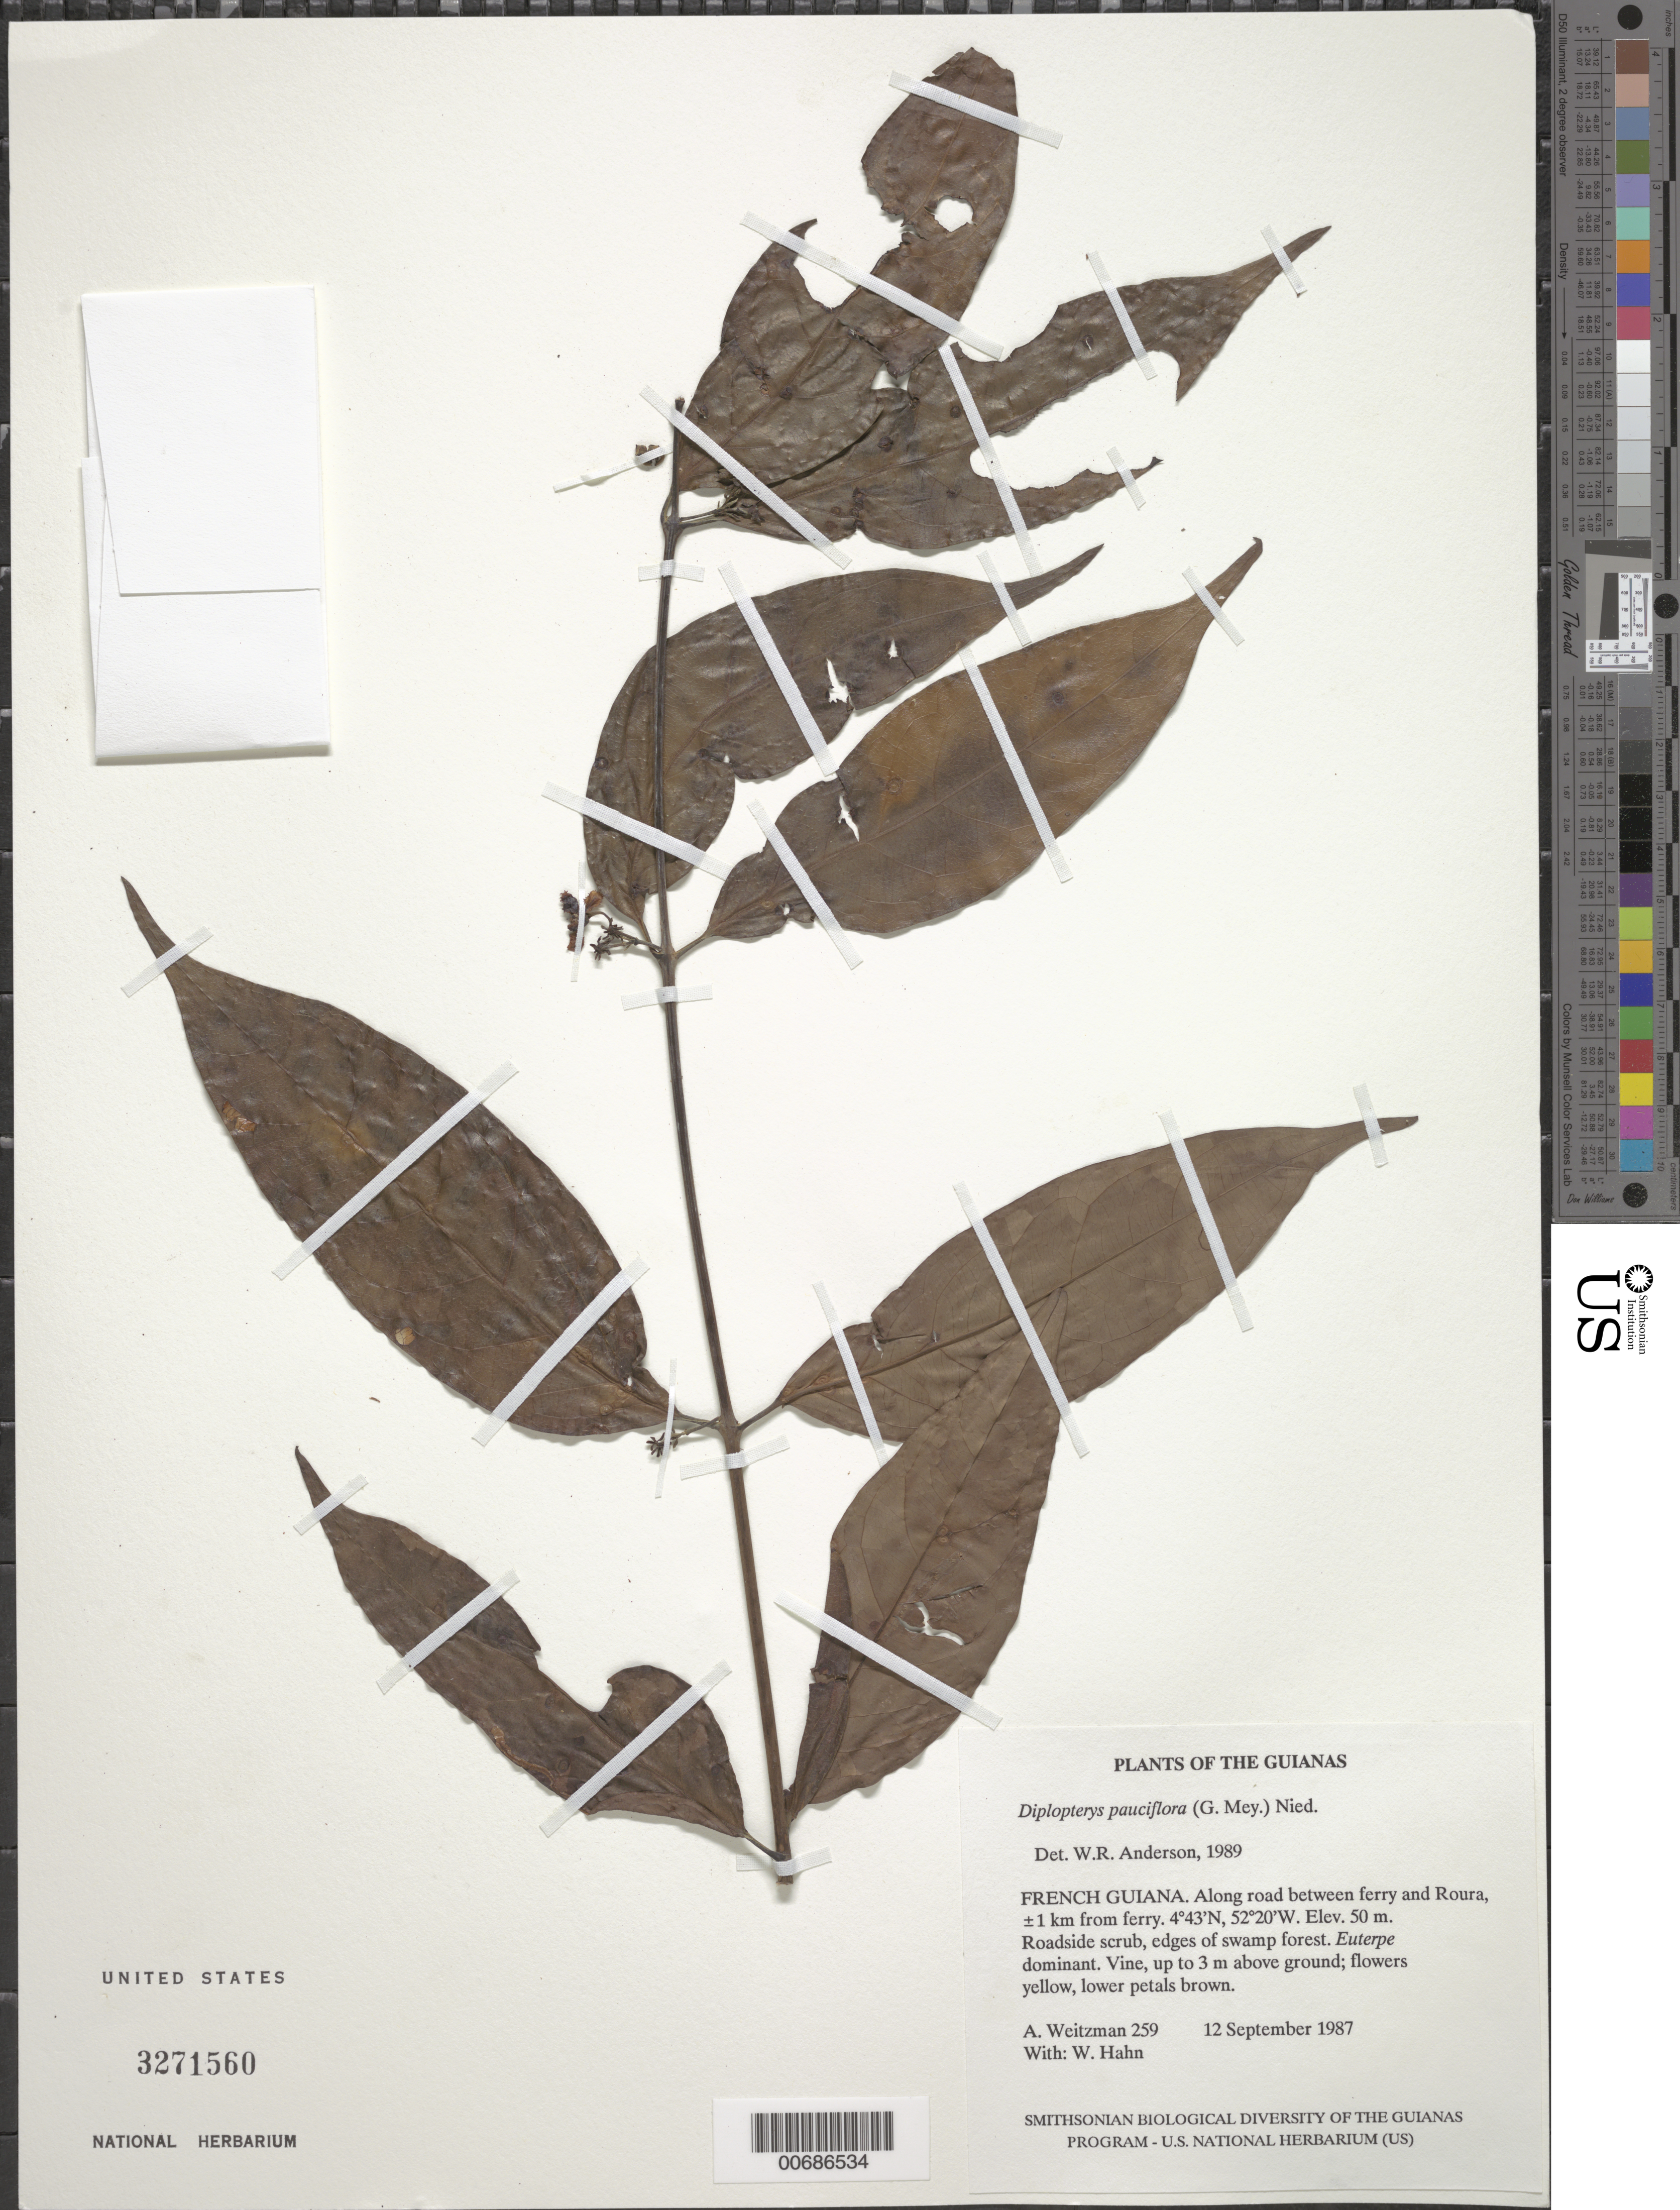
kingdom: Plantae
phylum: Tracheophyta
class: Magnoliopsida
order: Malpighiales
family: Malpighiaceae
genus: Diplopterys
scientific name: Diplopterys pauciflora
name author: (G. Mey.) Nied.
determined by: Anderson, W. R., (MICH), University of Michigan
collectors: A. L. Weitzman & W. Hahn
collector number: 259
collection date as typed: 12 September 1987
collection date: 1987-09-12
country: French Guiana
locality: Along road between ferry and Roura, ±1 km from ferry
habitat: Roadside scrub, edges of Swamp forestEuterpe dominant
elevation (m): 50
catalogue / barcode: US 3271560